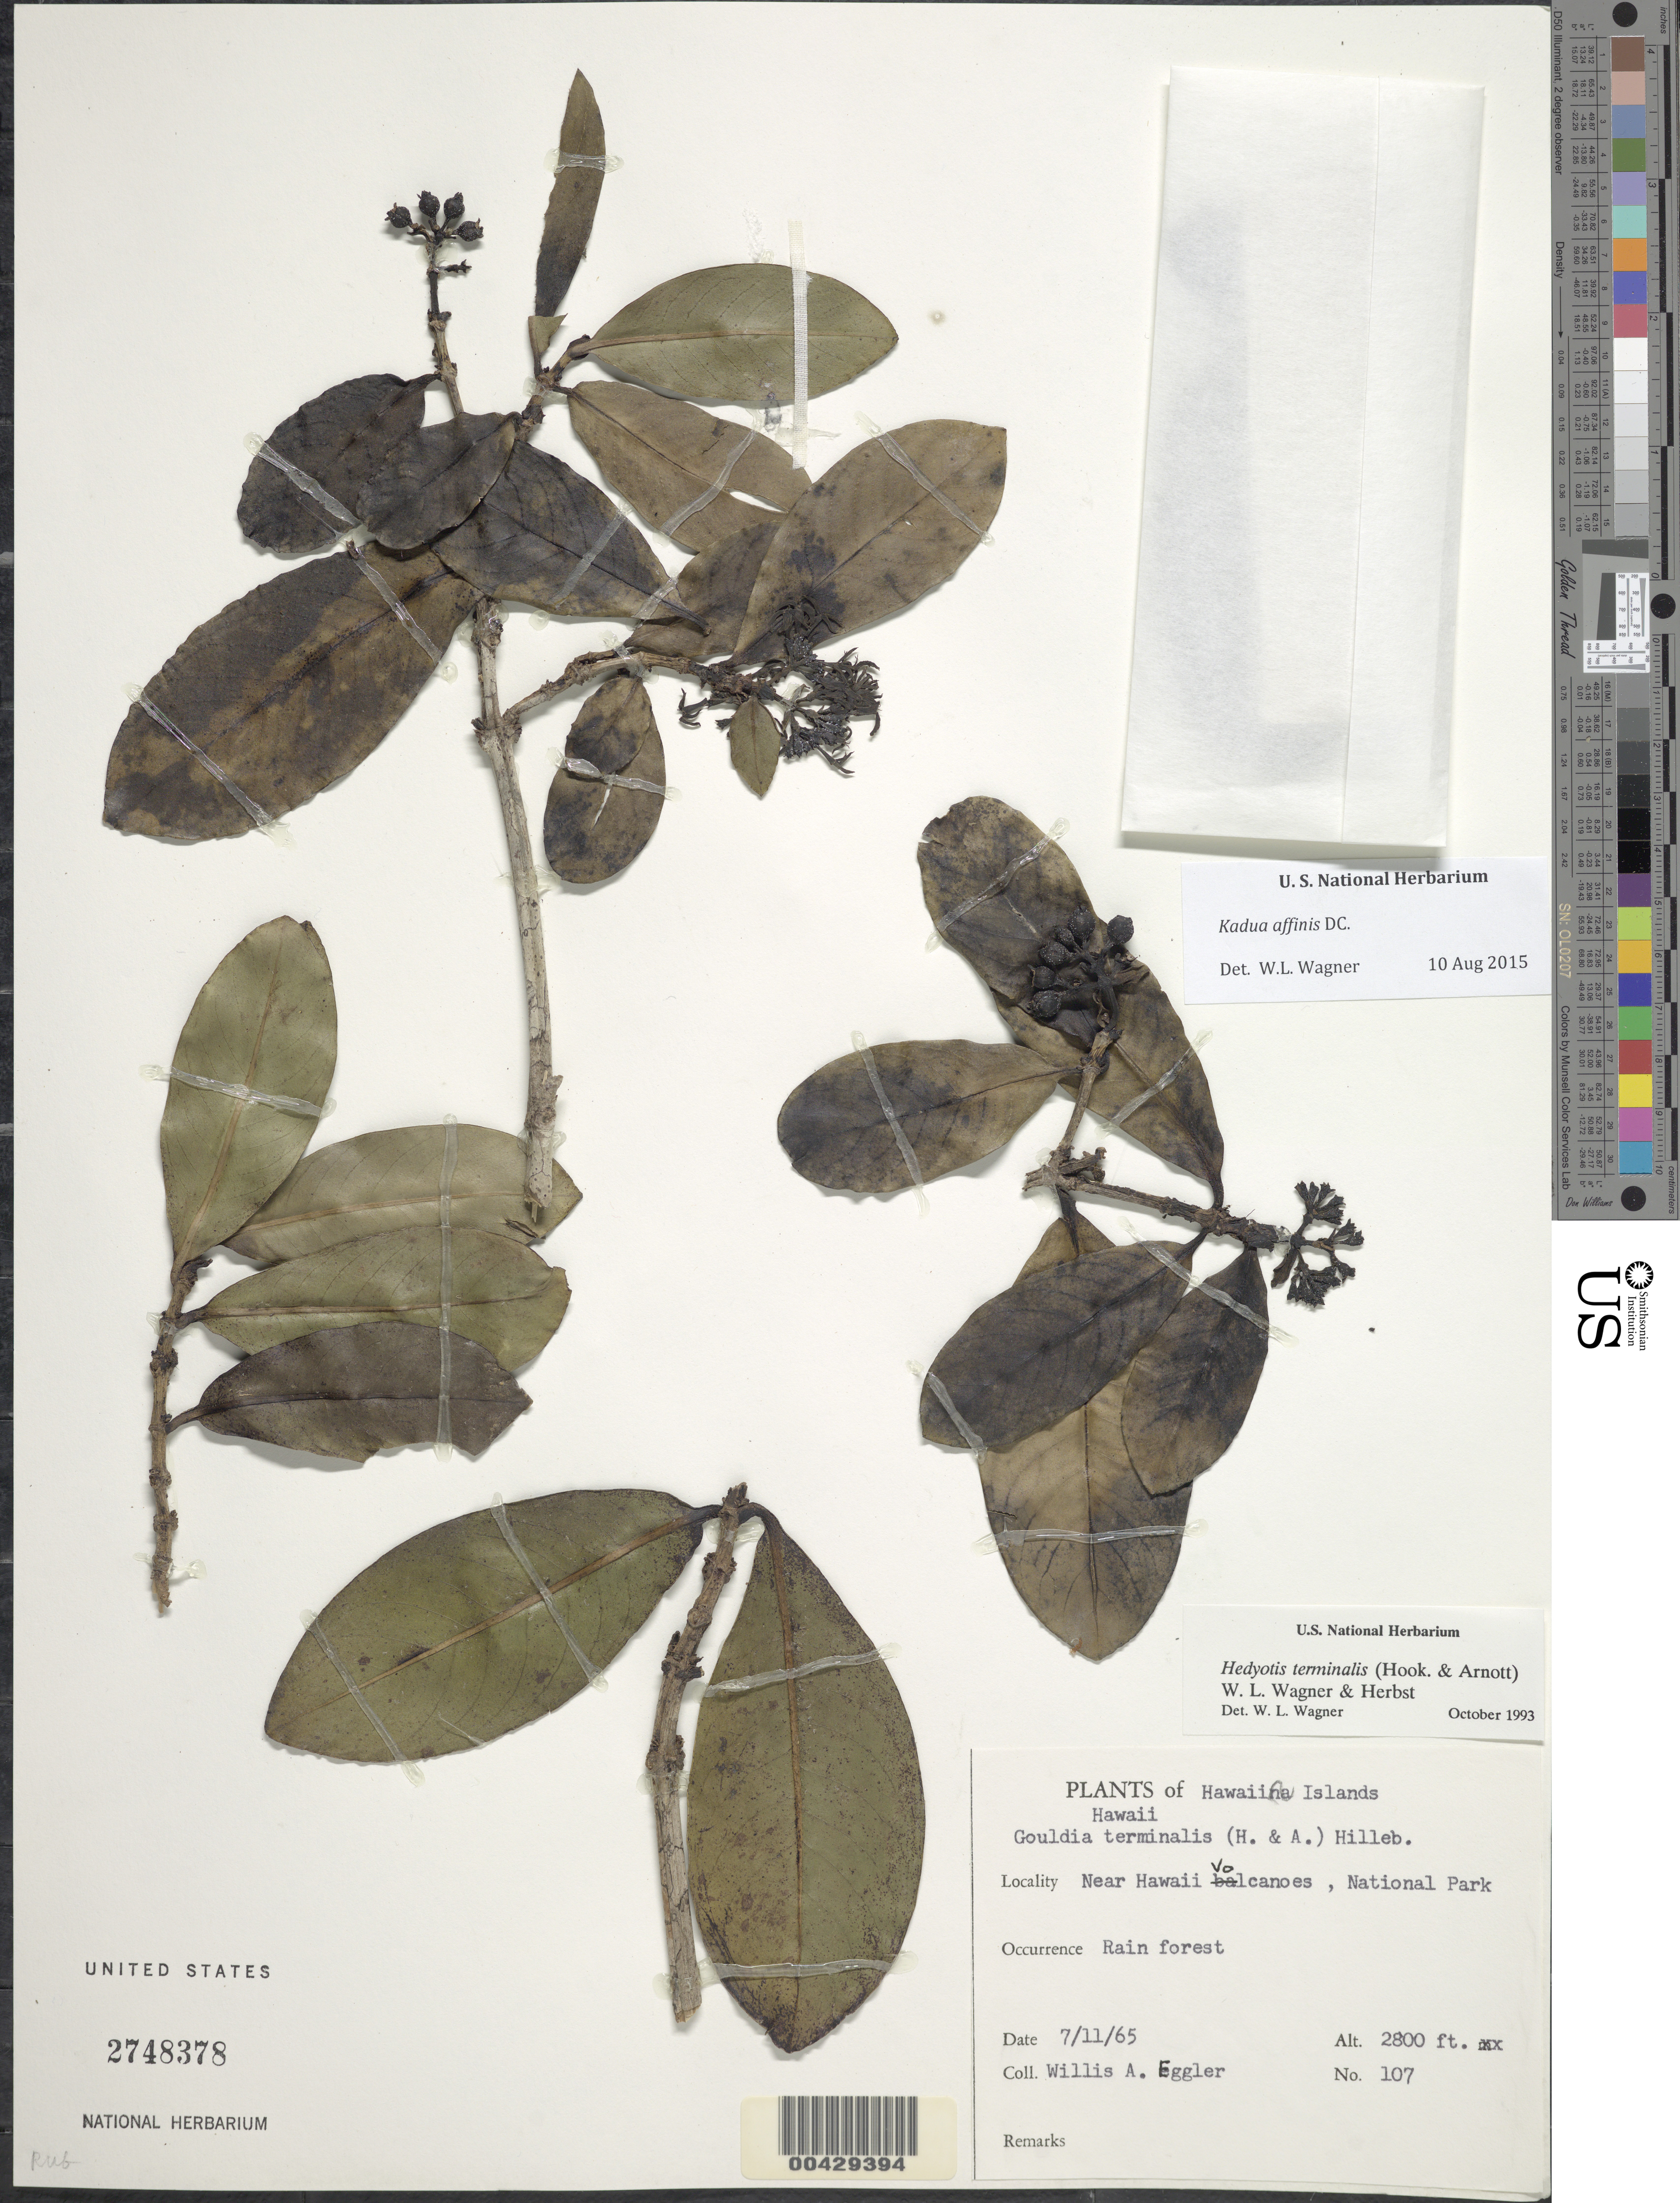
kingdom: Plantae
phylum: Tracheophyta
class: Magnoliopsida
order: Gentianales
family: Rubiaceae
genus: Kadua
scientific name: Kadua affinis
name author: DC.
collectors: W. A. Eggler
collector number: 107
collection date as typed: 11 Jul 1965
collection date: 1965-07-11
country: United States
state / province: Hawaii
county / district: Hawaii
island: Hawaii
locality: near Hawaii Volcanoes National Park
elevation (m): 853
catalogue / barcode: US 2748378